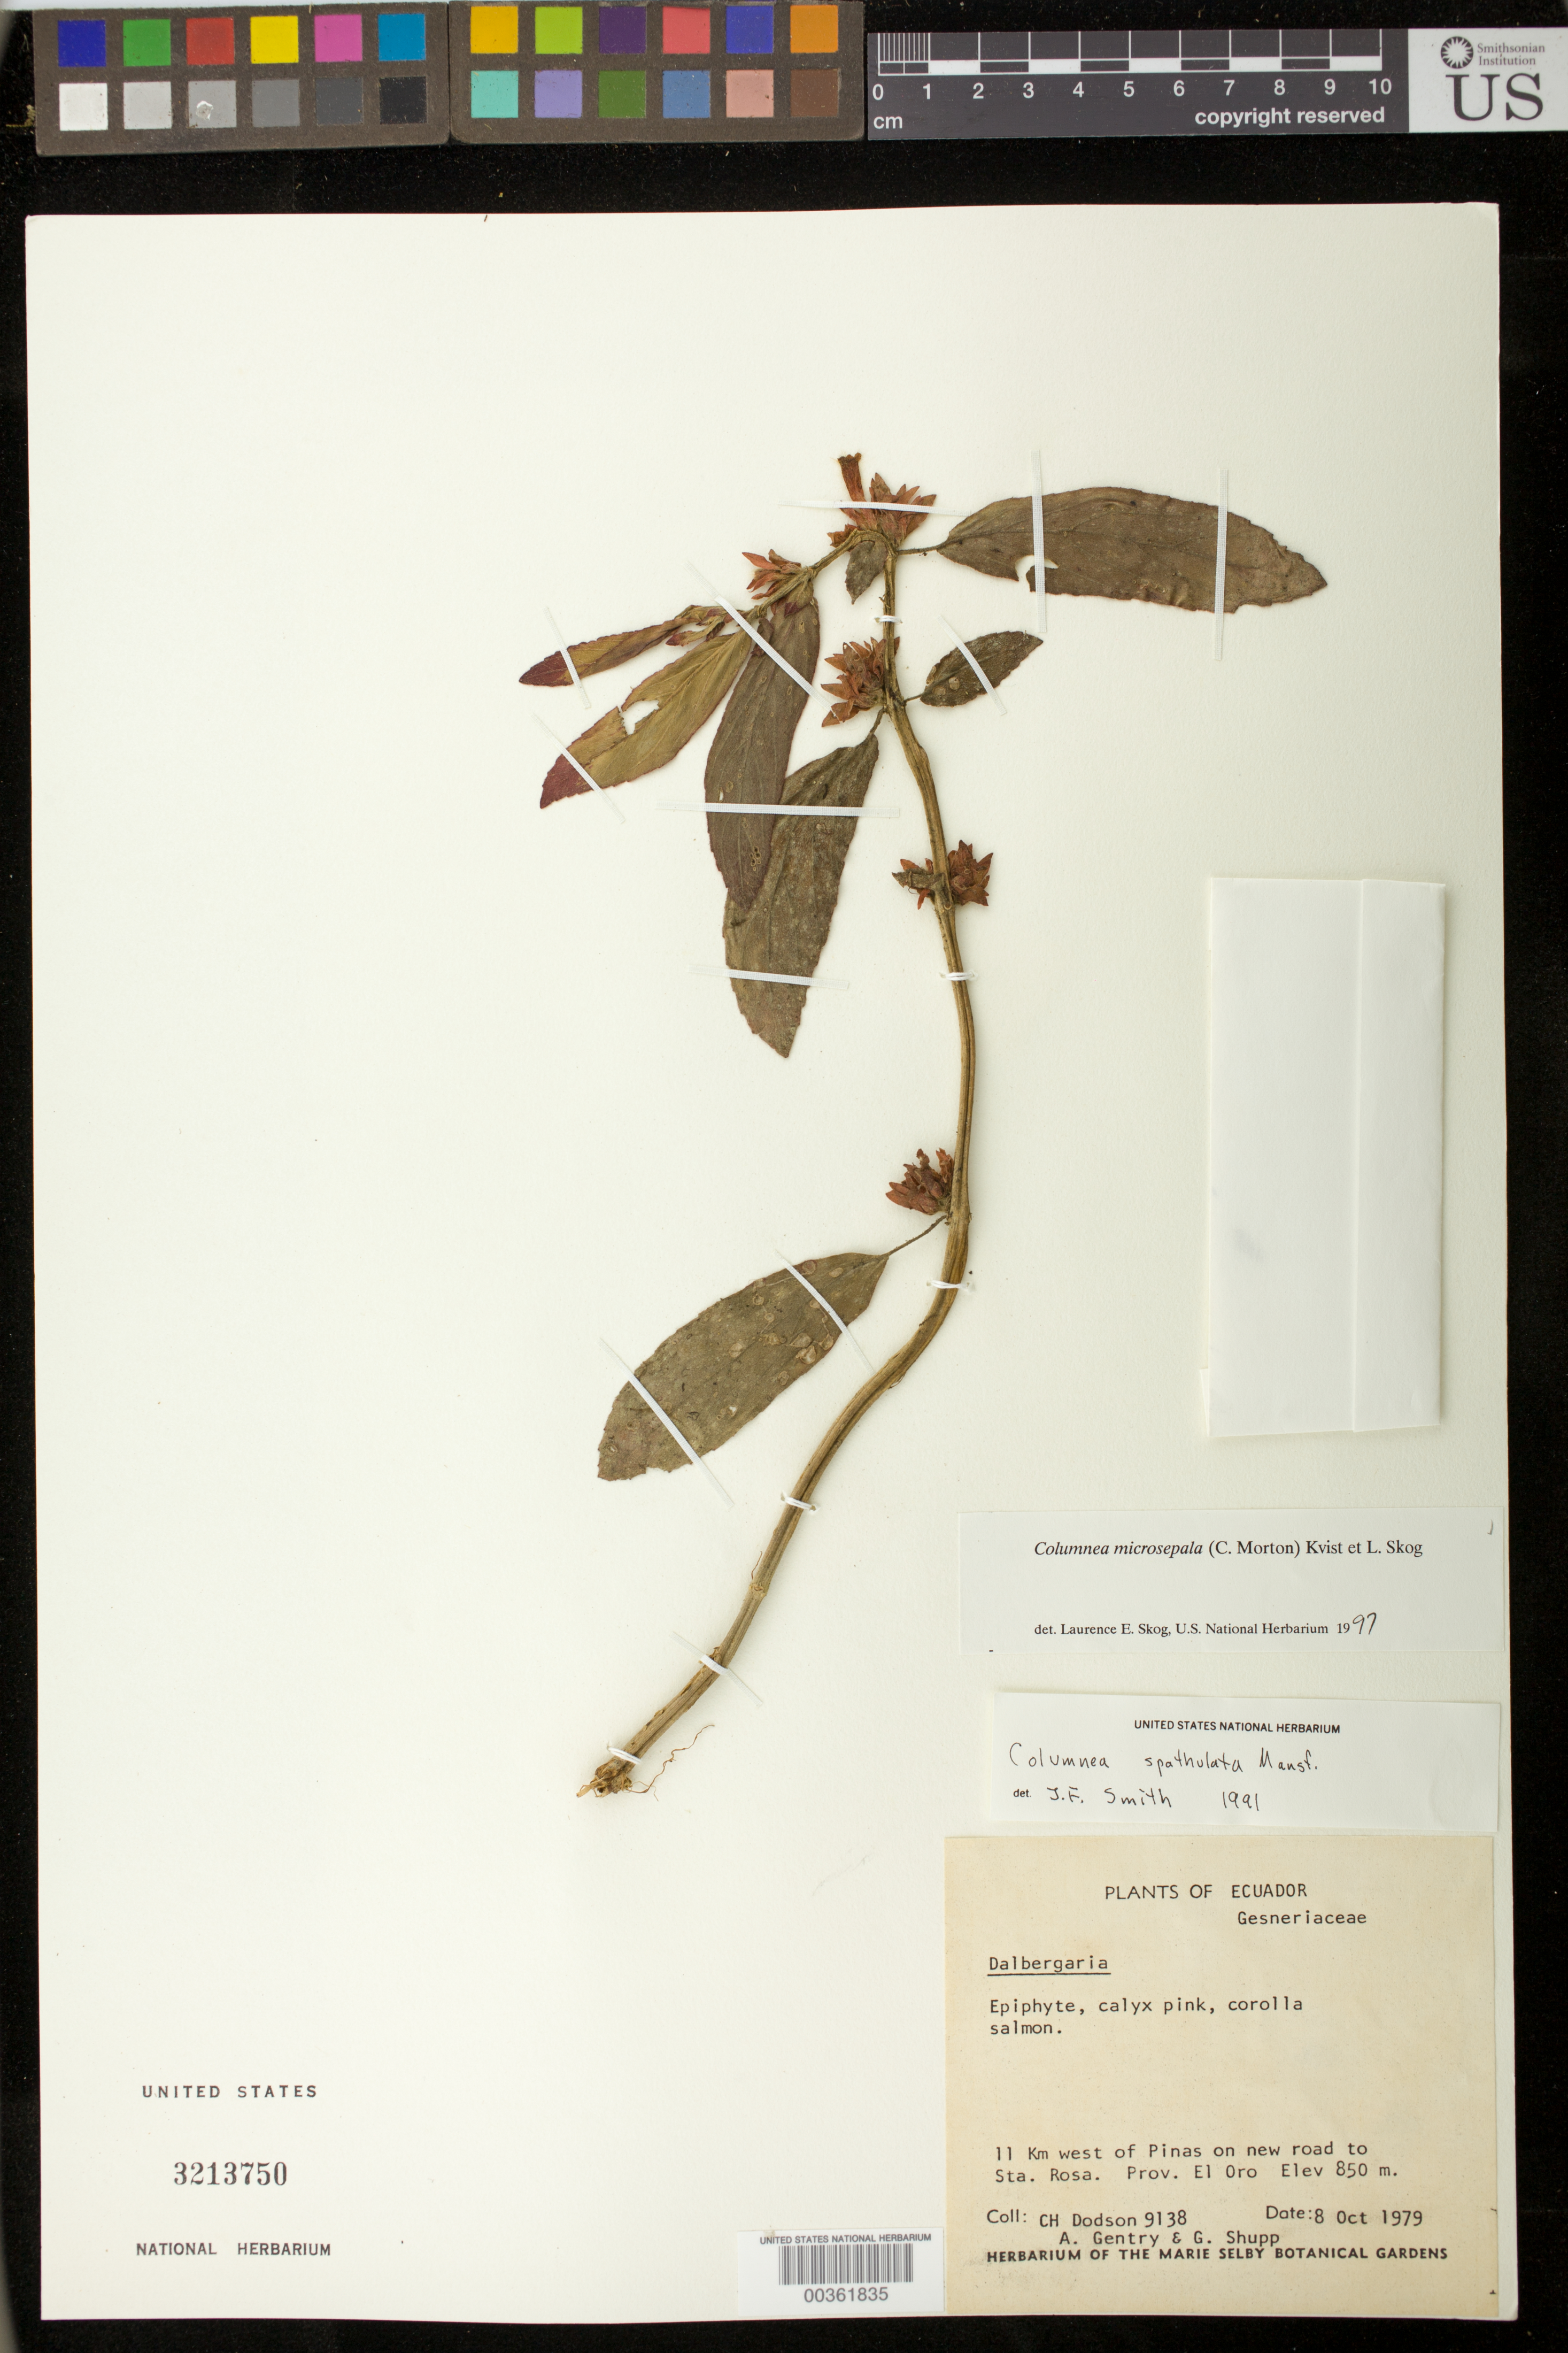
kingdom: Plantae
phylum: Tracheophyta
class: Magnoliopsida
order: Lamiales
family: Gesneriaceae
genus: Columnea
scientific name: Columnea microsepala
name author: (C.V. Morton) L.P. Kvist & L.E. Skog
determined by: Skog, Laurence E.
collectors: C. H. Dodson, A. H. Gentry & G. Shupp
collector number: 9138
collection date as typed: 08 Oct 1979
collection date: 1979-10-08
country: Ecuador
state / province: El Oro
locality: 11 km W of Pinas on new road to Sta. Rosa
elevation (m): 850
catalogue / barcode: US 3213750